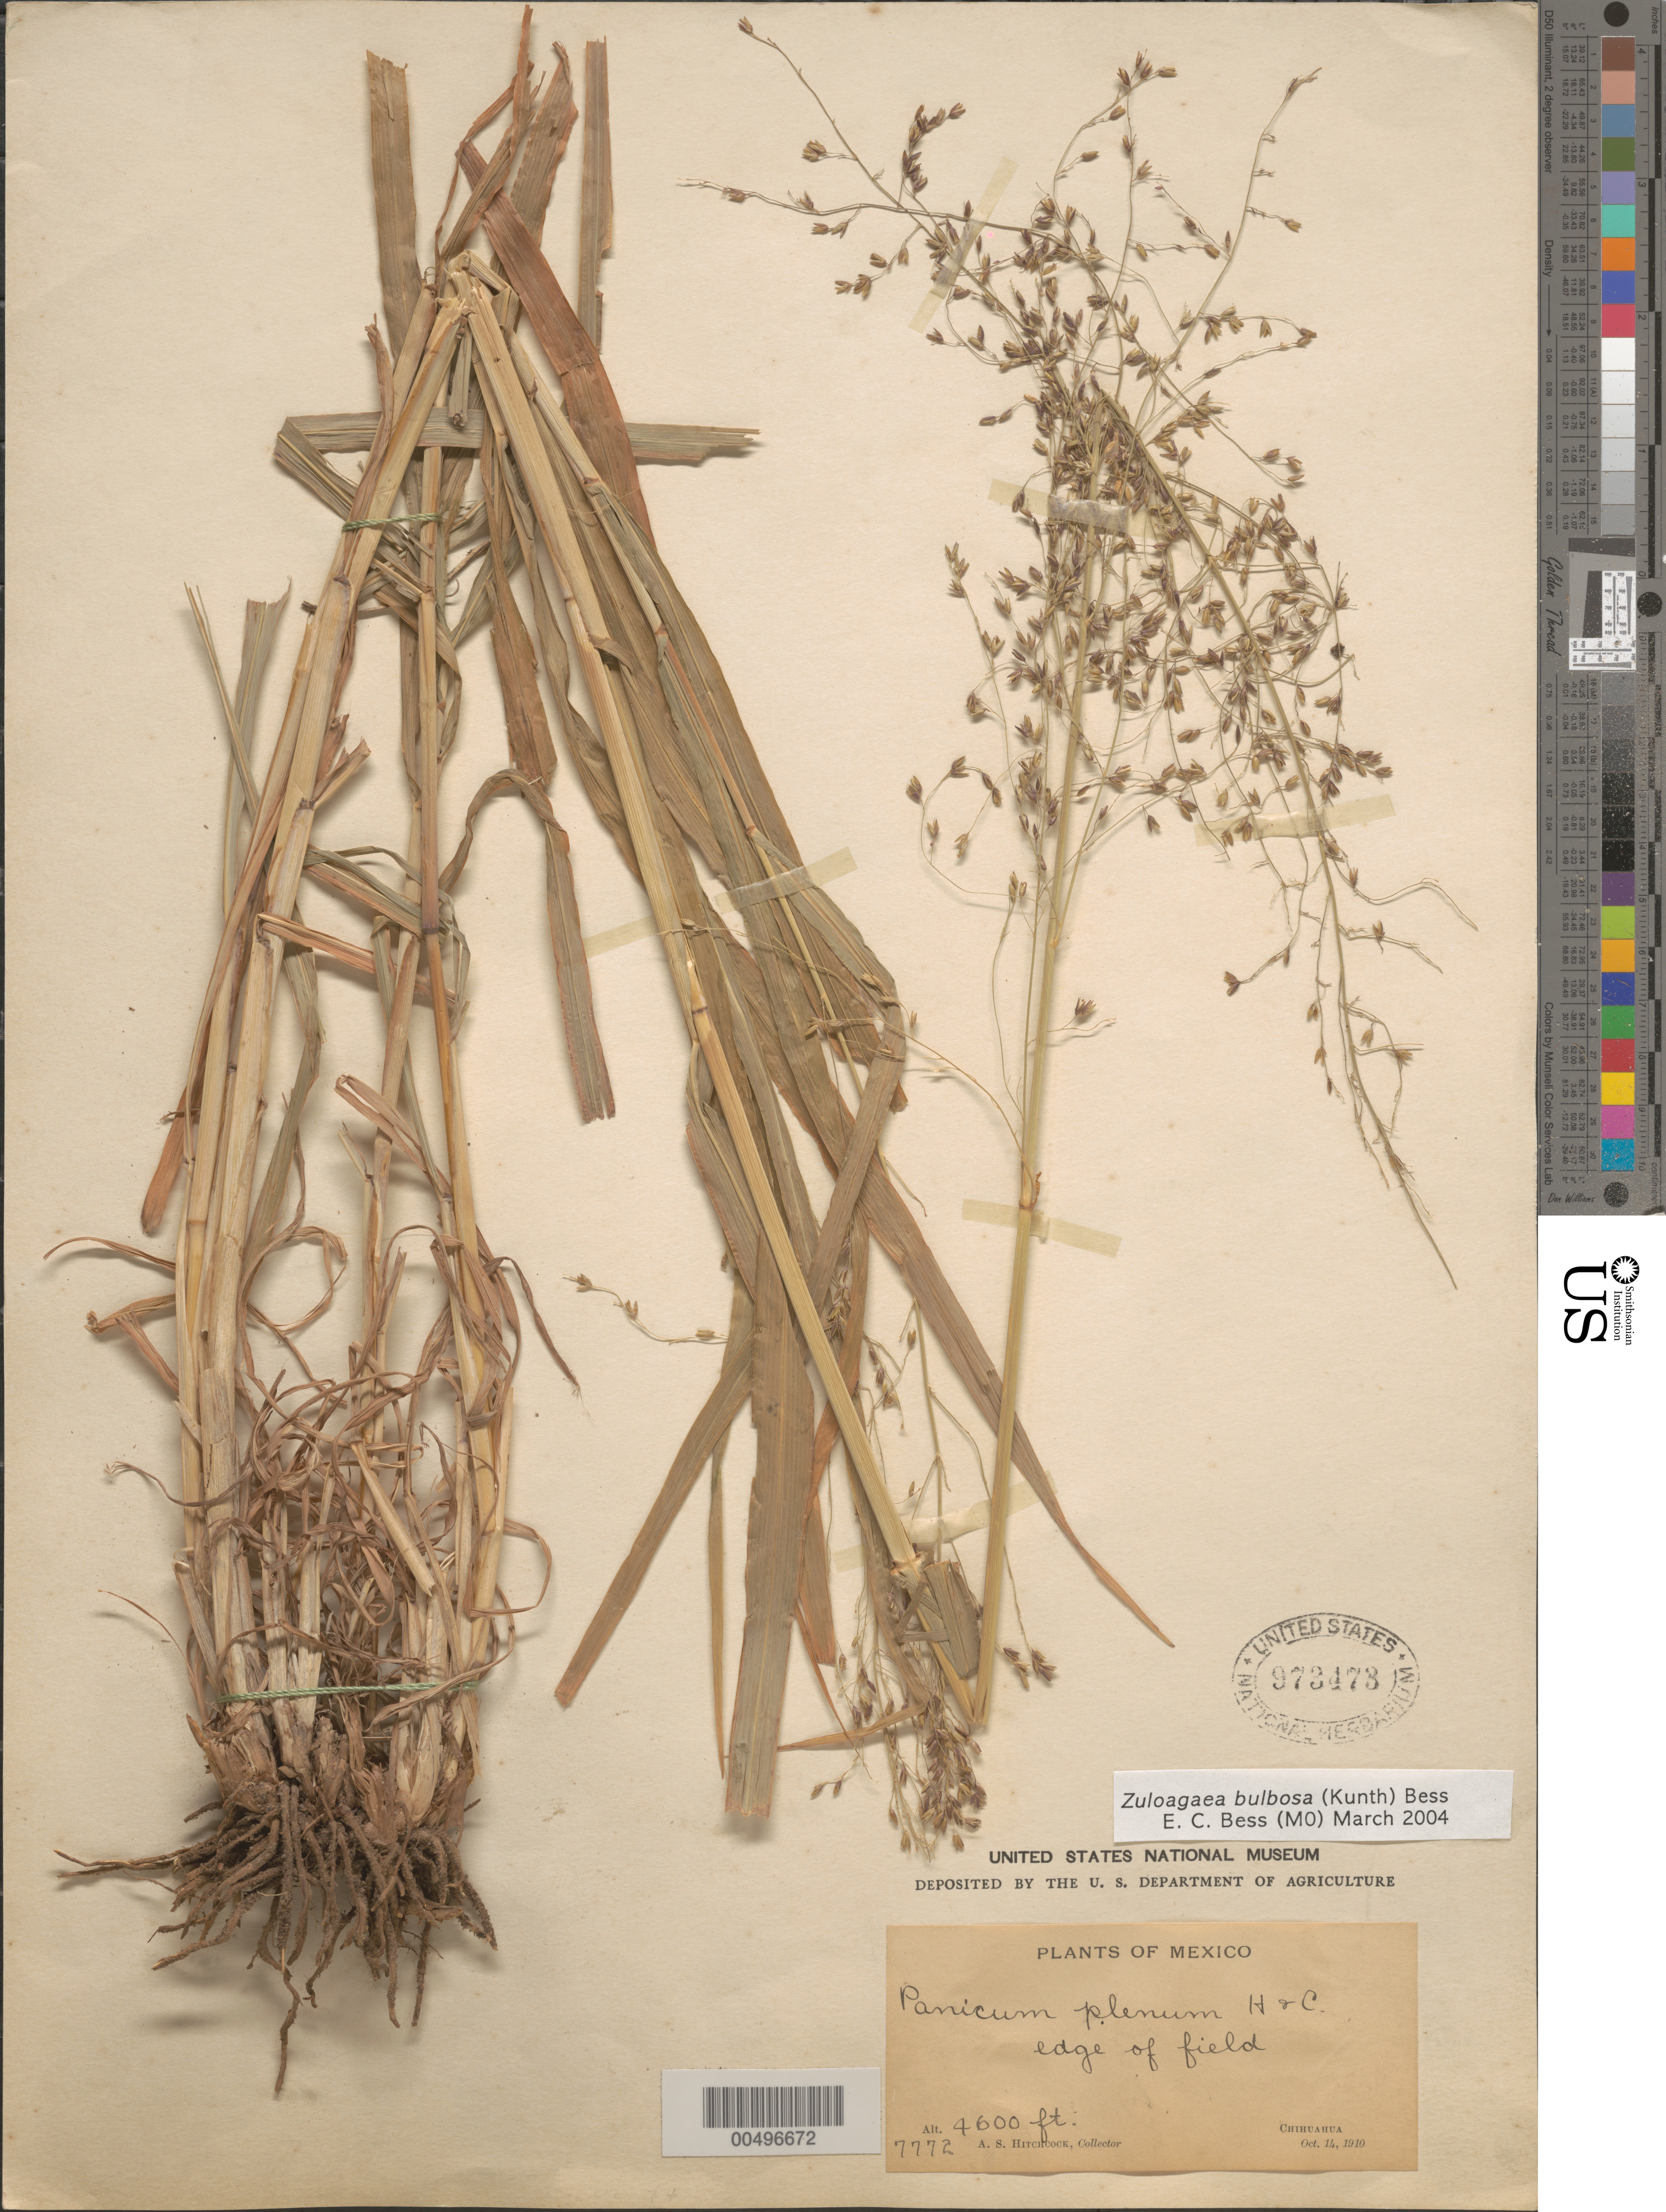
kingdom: Plantae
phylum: Tracheophyta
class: Liliopsida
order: Poales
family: Poaceae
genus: Panicum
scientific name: Panicum plenum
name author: Hitchc. & Chase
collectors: A. S. Hitchcock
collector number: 7772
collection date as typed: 14 Oct 1910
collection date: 1910-10-14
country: Mexico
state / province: Chihuahua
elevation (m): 1402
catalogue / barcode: US 973473